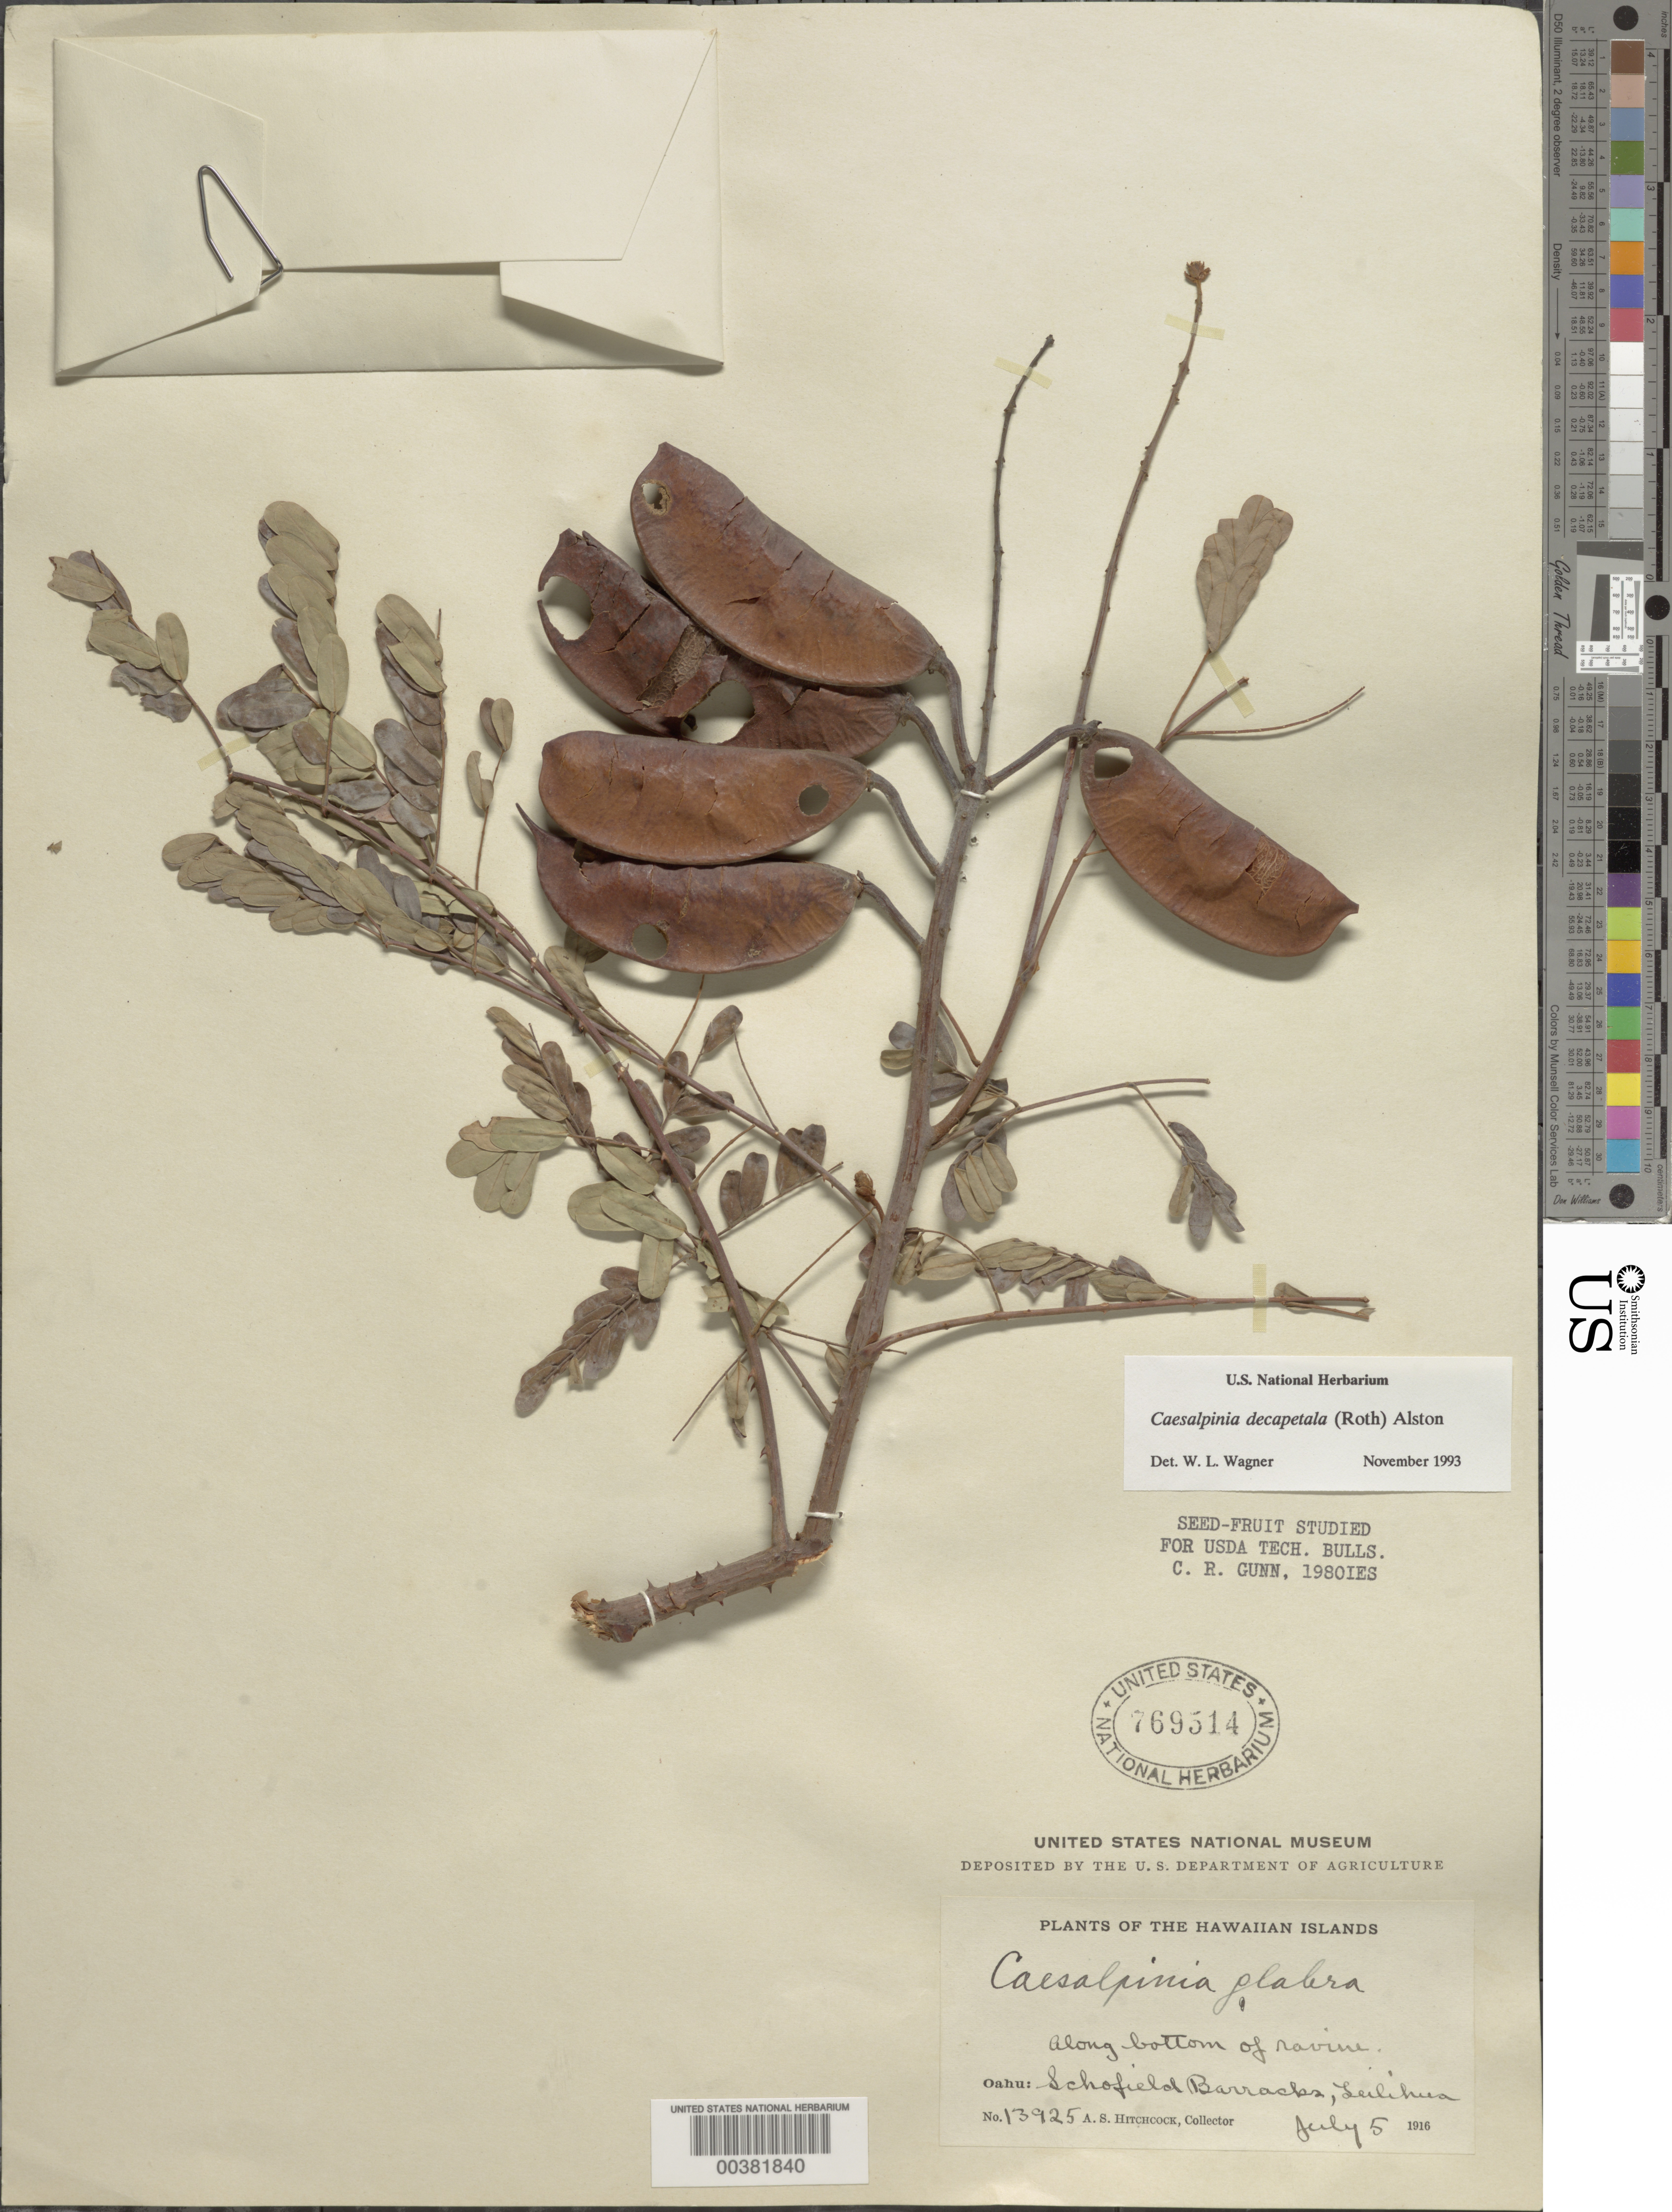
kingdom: Plantae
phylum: Tracheophyta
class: Magnoliopsida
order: Fabales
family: Fabaceae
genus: Biancaea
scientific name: Biancaea decapetala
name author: (Roth) O. Deg.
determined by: Wagner, W. L., (BOT), Smithsonian Institution - National Museum of Natural History (UNITED STATES)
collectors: A. S. Hitchcock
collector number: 13925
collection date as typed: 05 Jul 1916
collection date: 1916-07-05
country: United States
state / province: Hawaii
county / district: Honolulu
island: Oahu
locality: Leilihua; schofield barracks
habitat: Along bottom of ravine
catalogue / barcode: US 769514